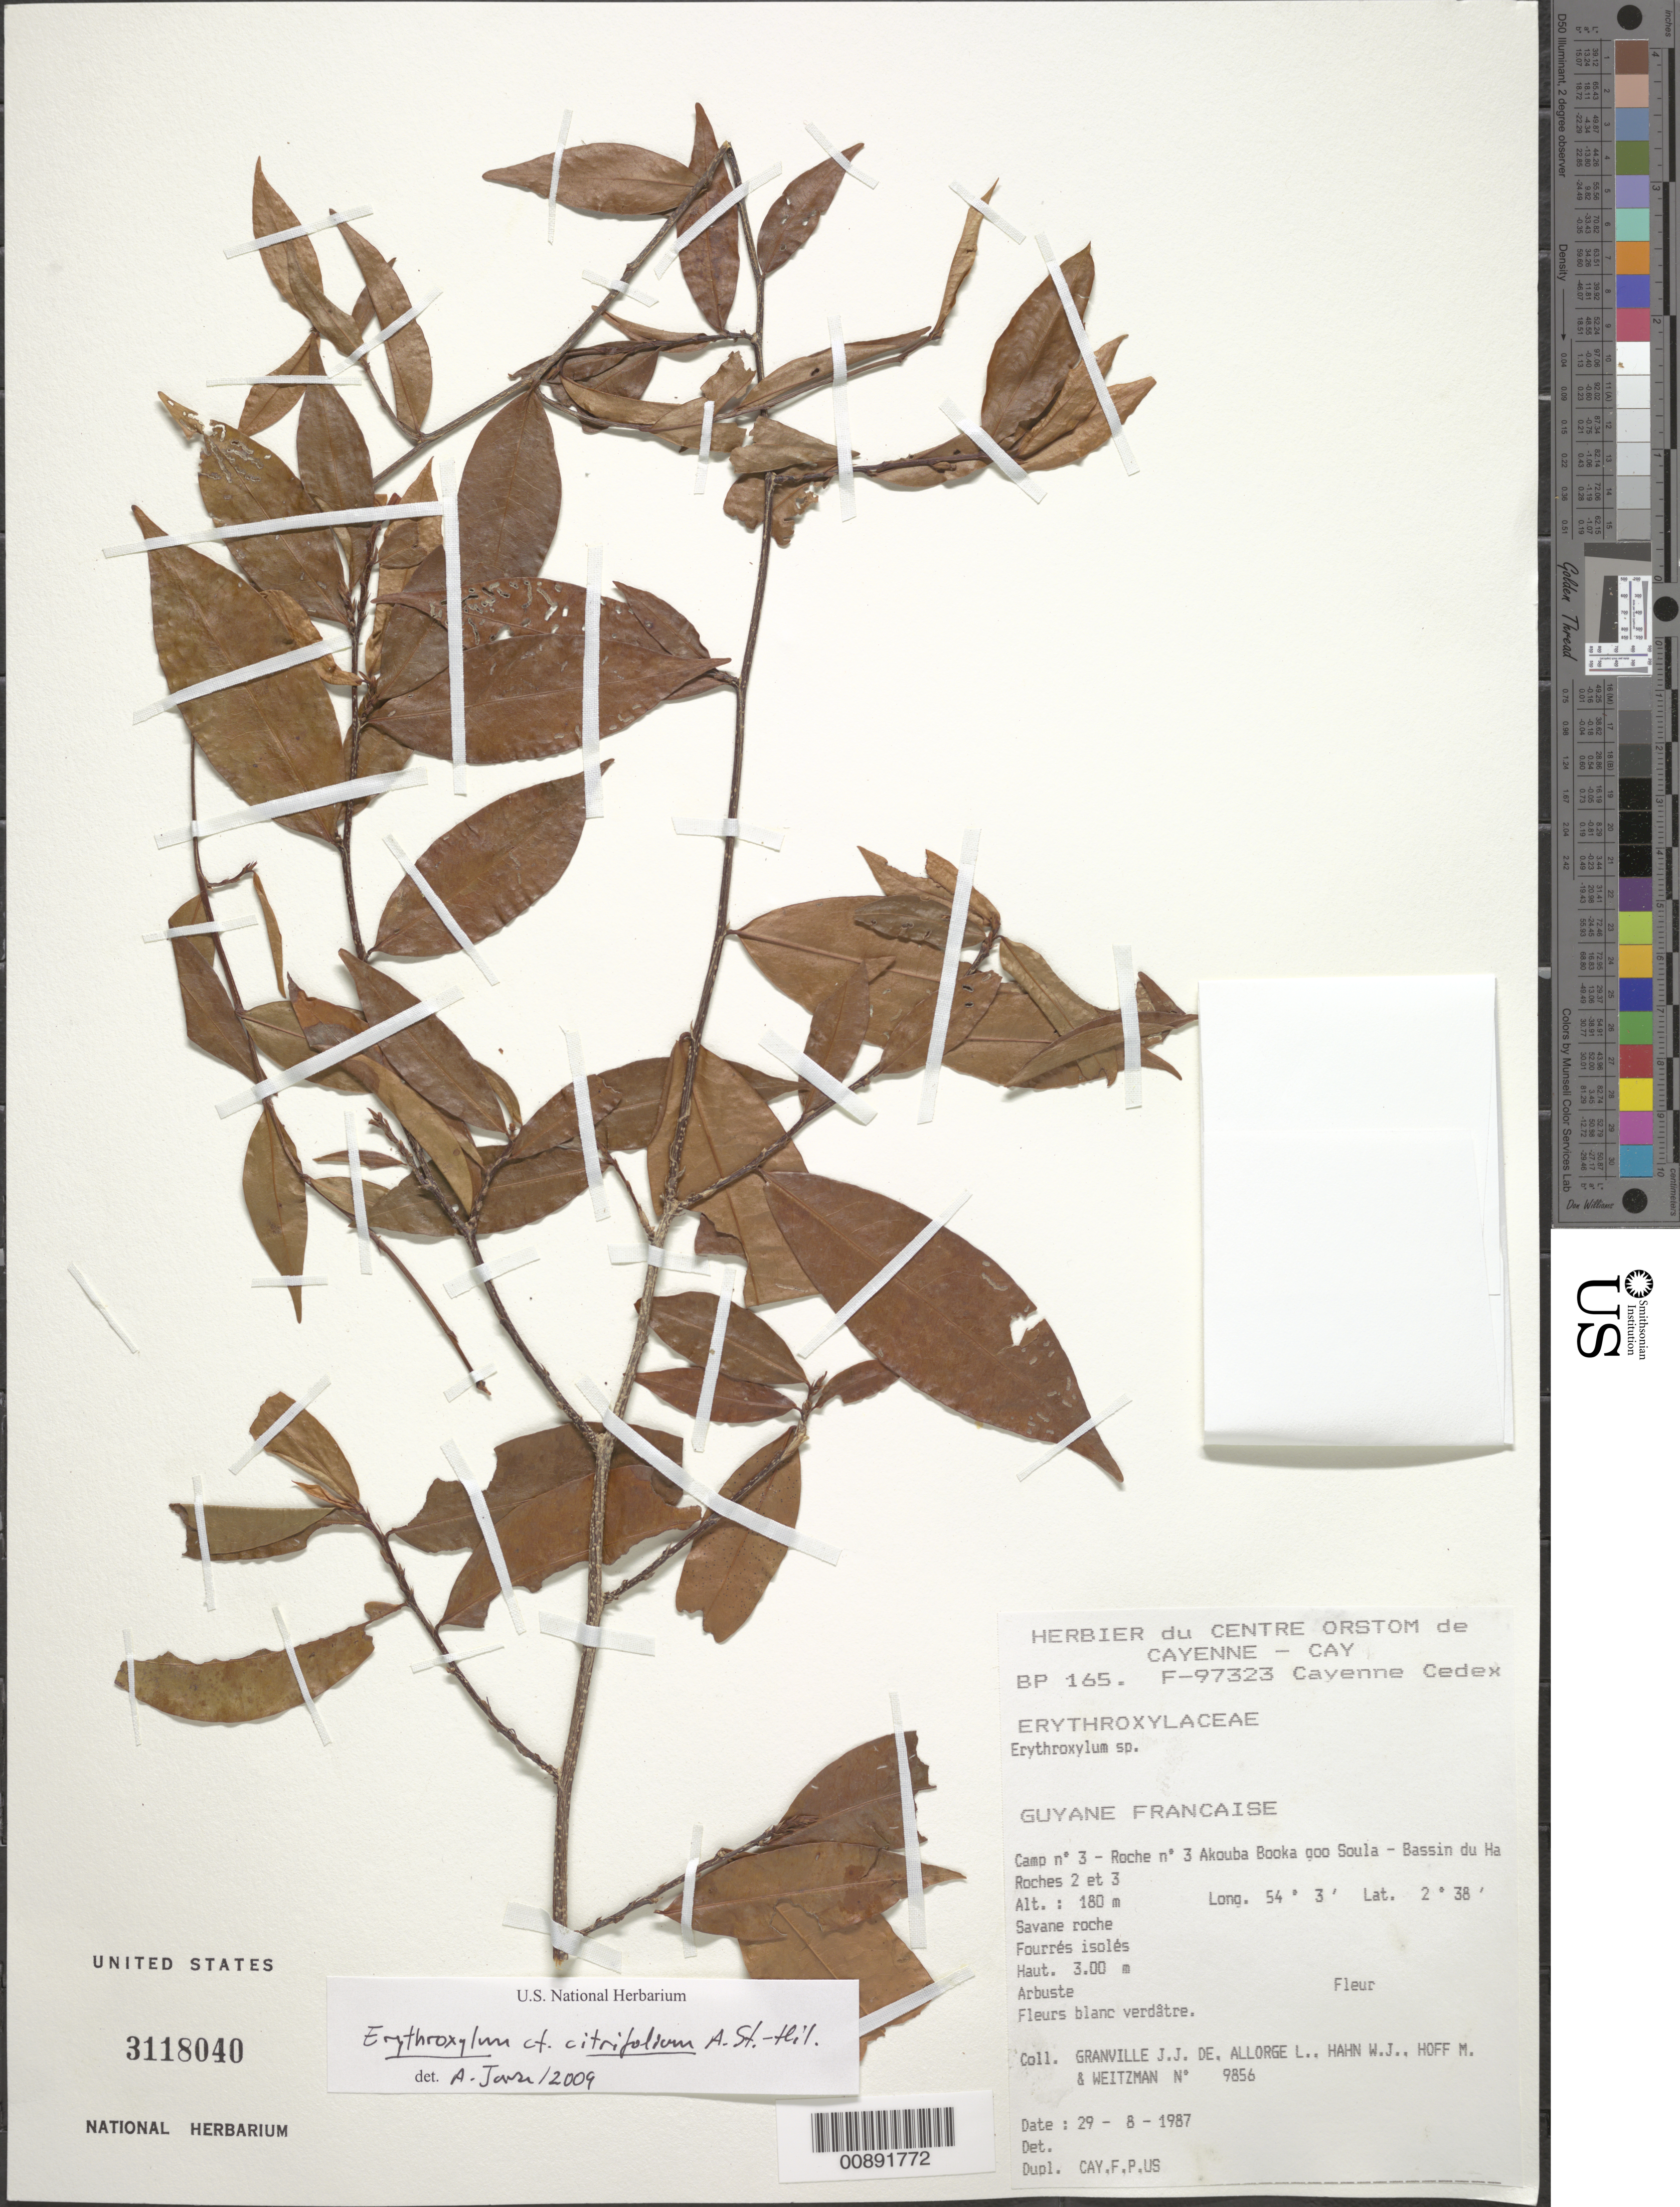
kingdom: Plantae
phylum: Tracheophyta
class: Magnoliopsida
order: Malpighiales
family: Erythroxylaceae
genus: Erythroxylum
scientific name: Erythroxylum citrifolium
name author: A. St.-Hil.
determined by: Jara, O. A.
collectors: J.-J. de Granville, L. Allorge, W. J. Hahn, M. Hoff & A. L. Weitzman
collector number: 9856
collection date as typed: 29-Aug-87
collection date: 1987-08-29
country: French Guiana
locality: Akouba Booka goo Soula, Camp #3, Roche no. 2, Bassin du Haut-Marouini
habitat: Savane roche, fourrés isolés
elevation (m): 180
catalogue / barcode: US 3118040